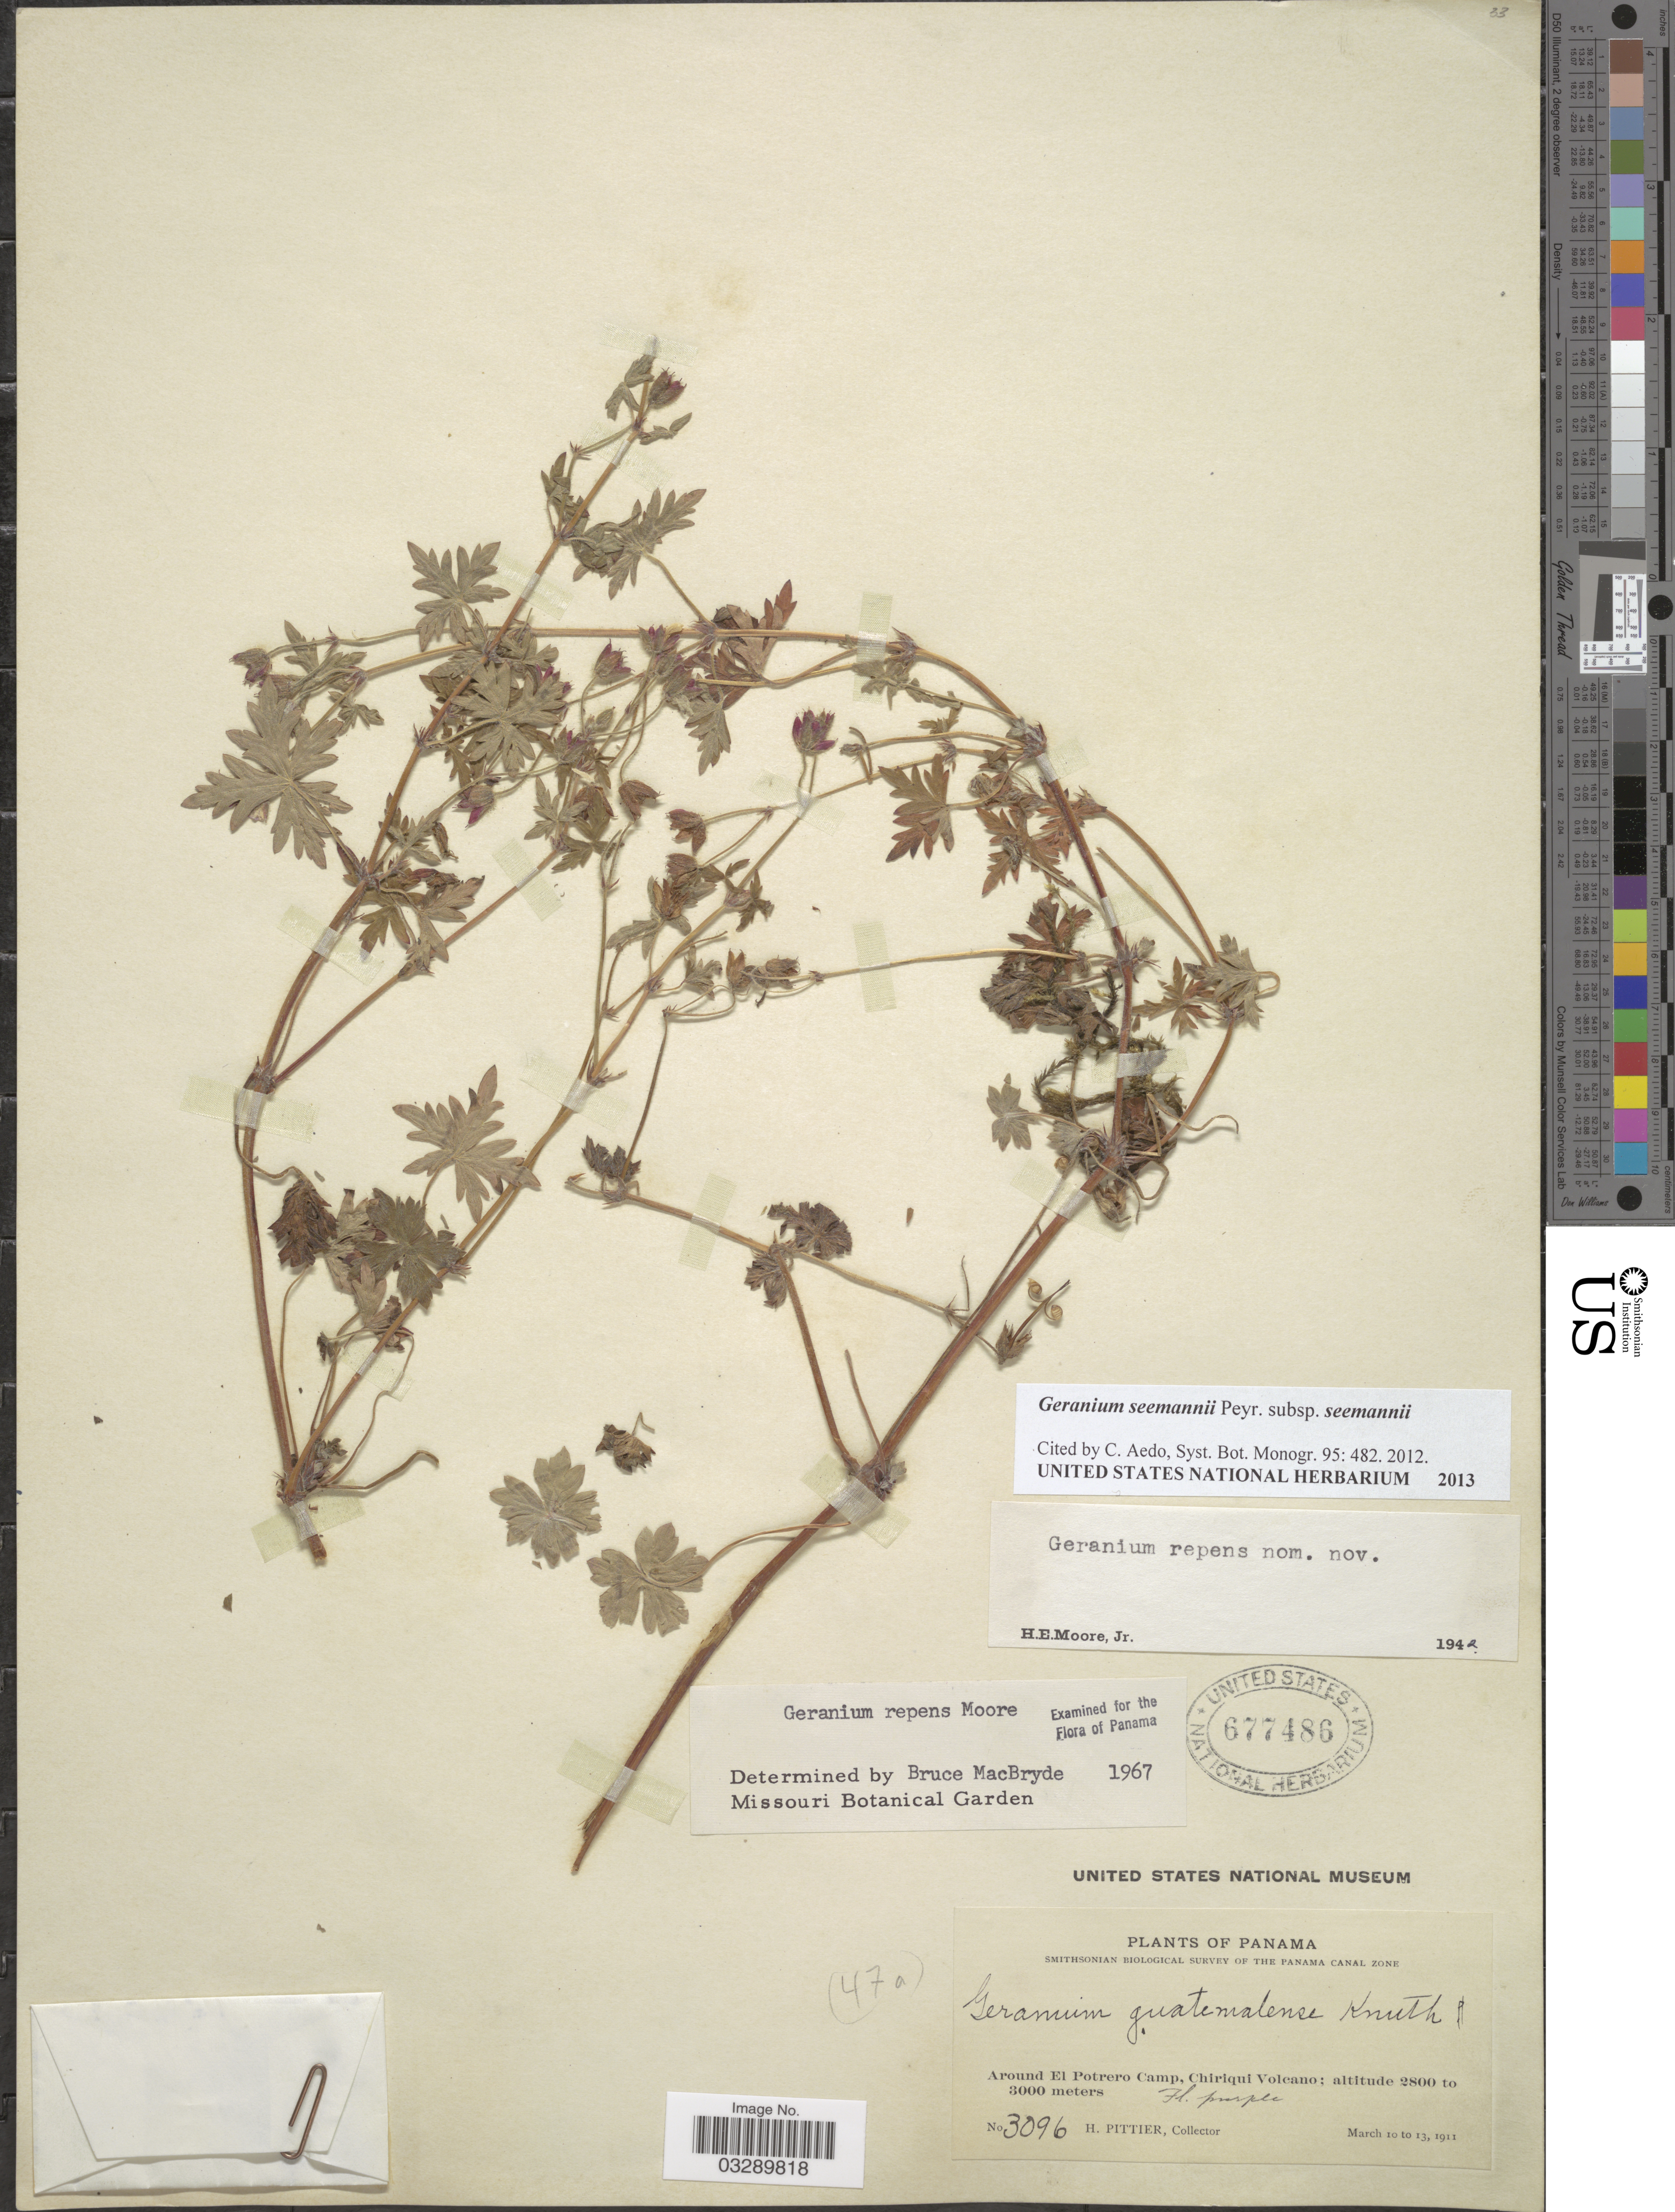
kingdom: Plantae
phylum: Tracheophyta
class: Magnoliopsida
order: Geraniales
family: Geraniaceae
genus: Geranium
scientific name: Geranium seemannii subsp. seemannii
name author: Peyr.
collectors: H. F. Pittier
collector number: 3096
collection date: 1911-03-10/1911-03-13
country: Panama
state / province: Chiriqui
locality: Around El Potrero Camp, Chiriqui Volcano.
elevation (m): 2800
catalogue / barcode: US 677486